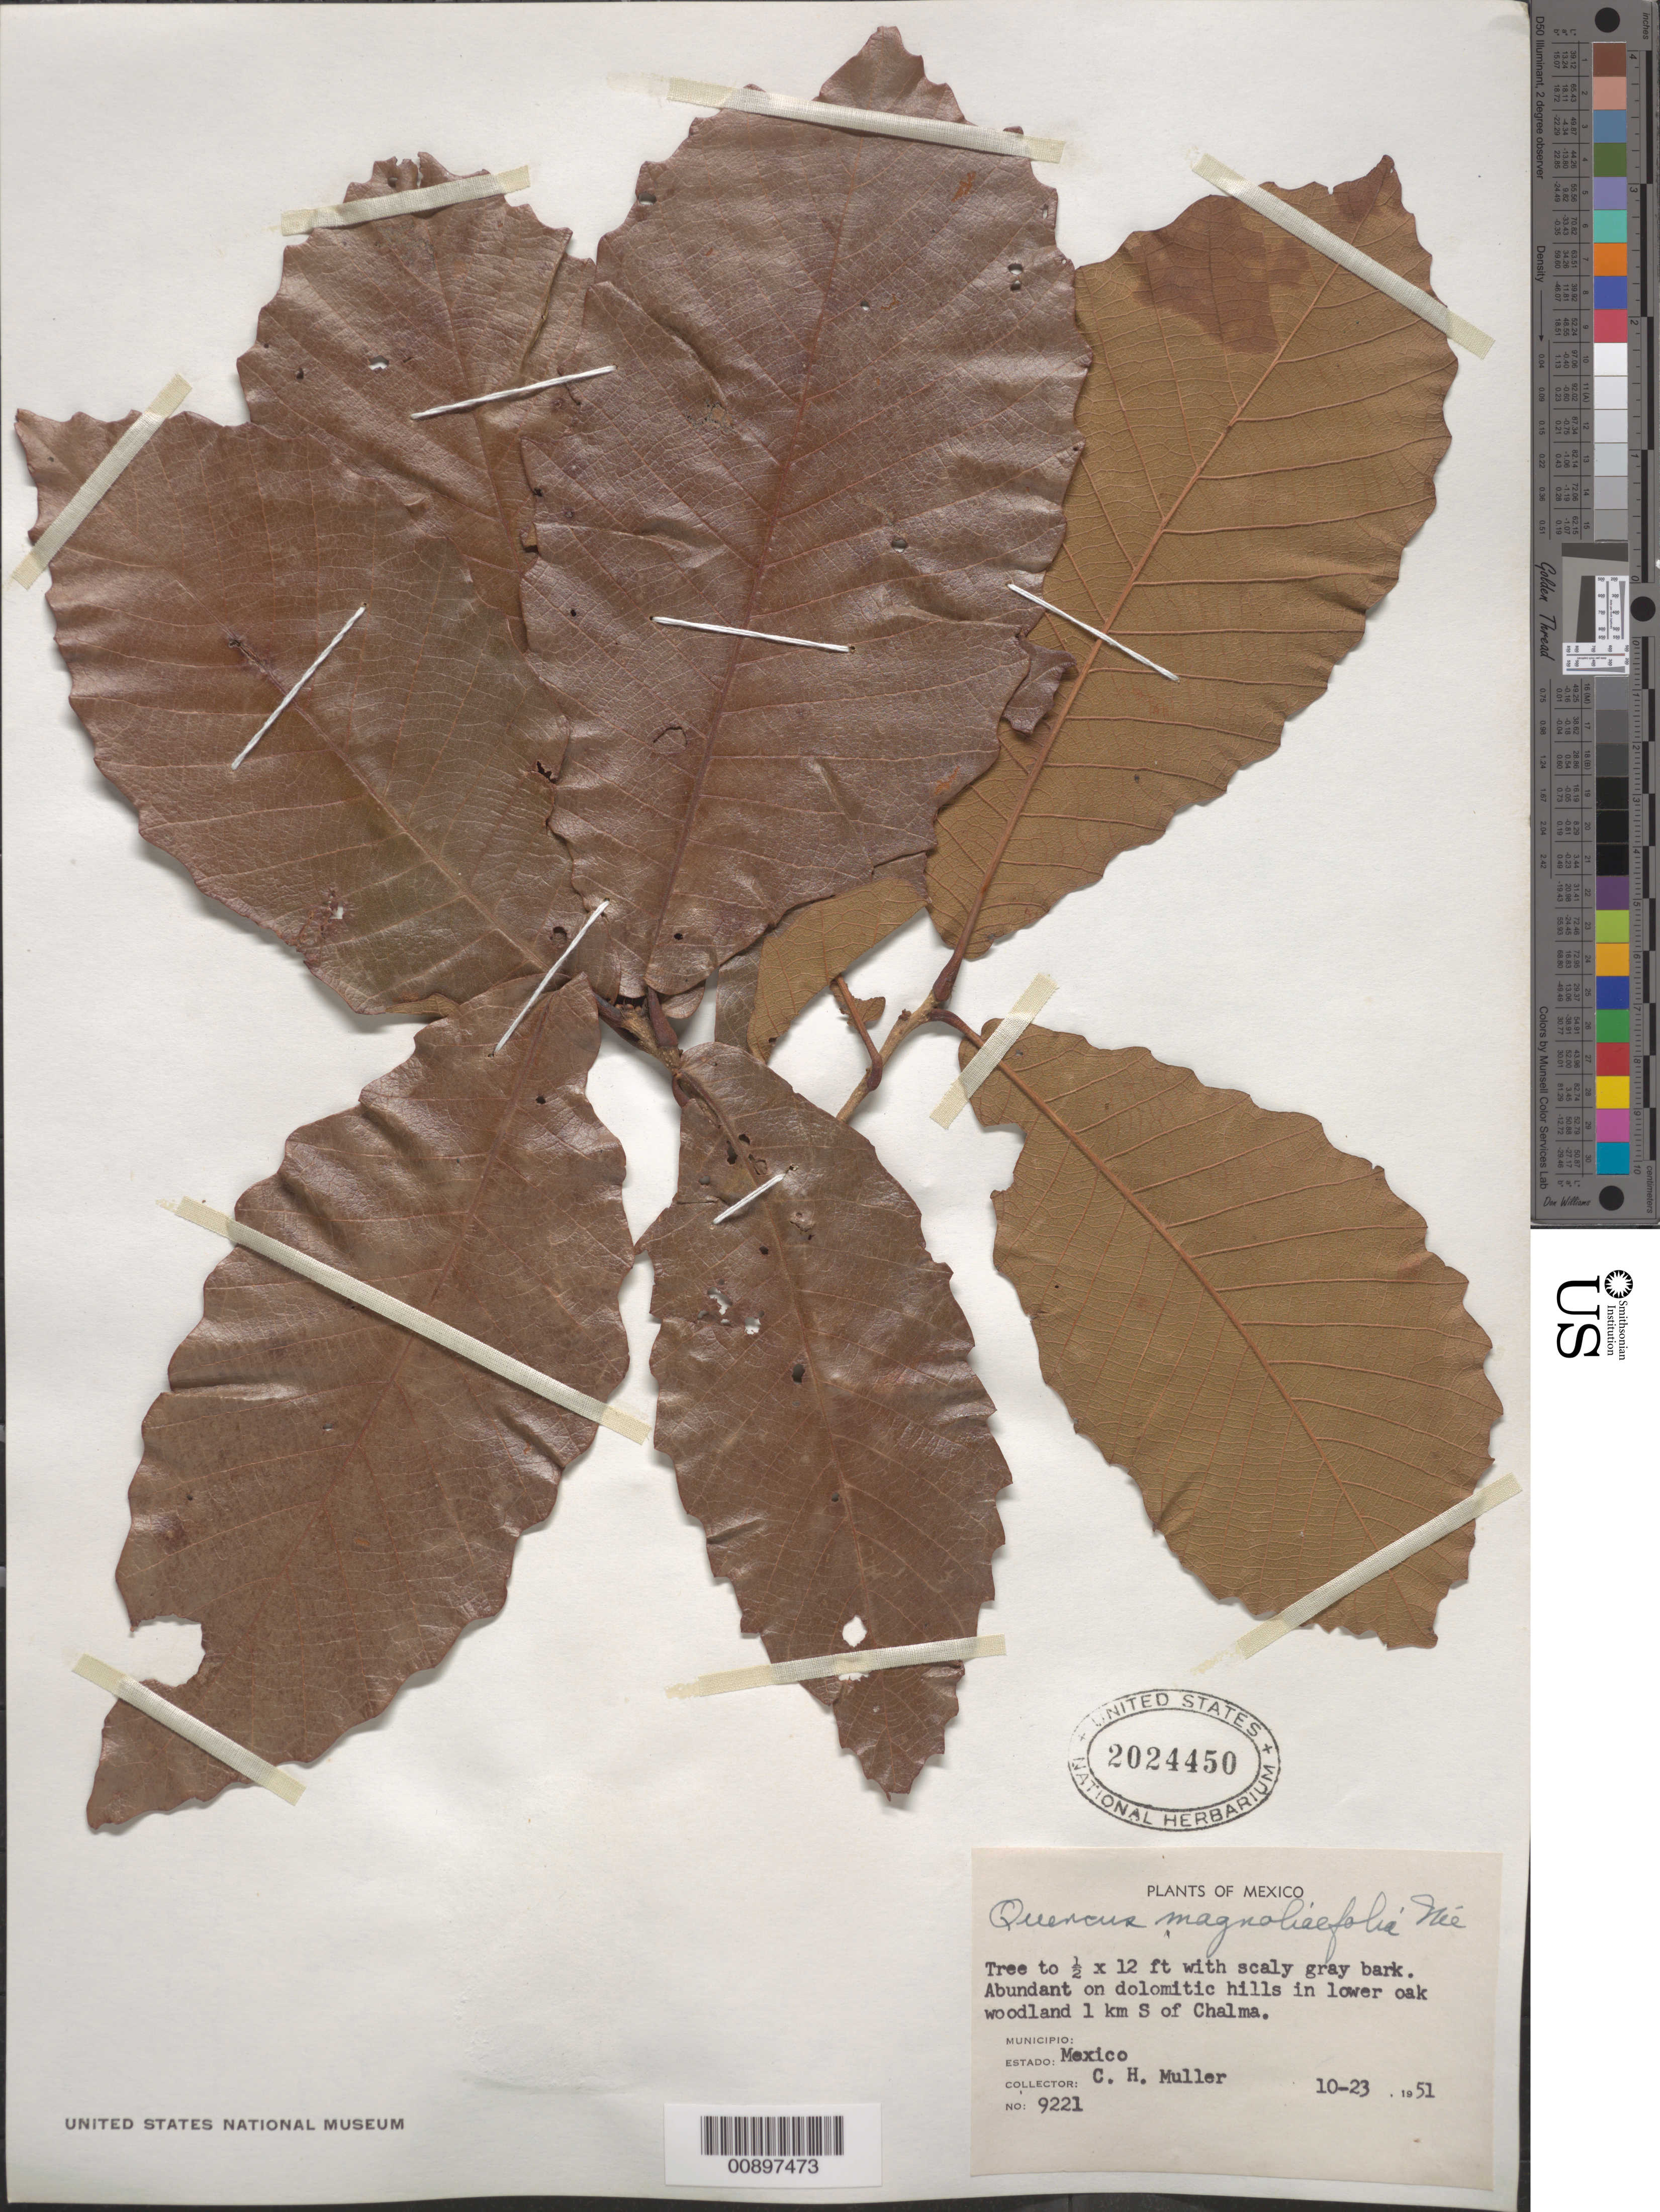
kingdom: Plantae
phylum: Tracheophyta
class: Magnoliopsida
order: Fagales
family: Fagaceae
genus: Quercus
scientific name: Quercus magnoliifolia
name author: Née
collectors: C. H. Muller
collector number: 9221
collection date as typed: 23 Oct 1951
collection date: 1951-10-23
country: Mexico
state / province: México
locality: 1 km S of Chalma. Estado de México.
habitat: Abundant on dolomitic hills in lower oak woodland.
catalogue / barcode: US 2024450